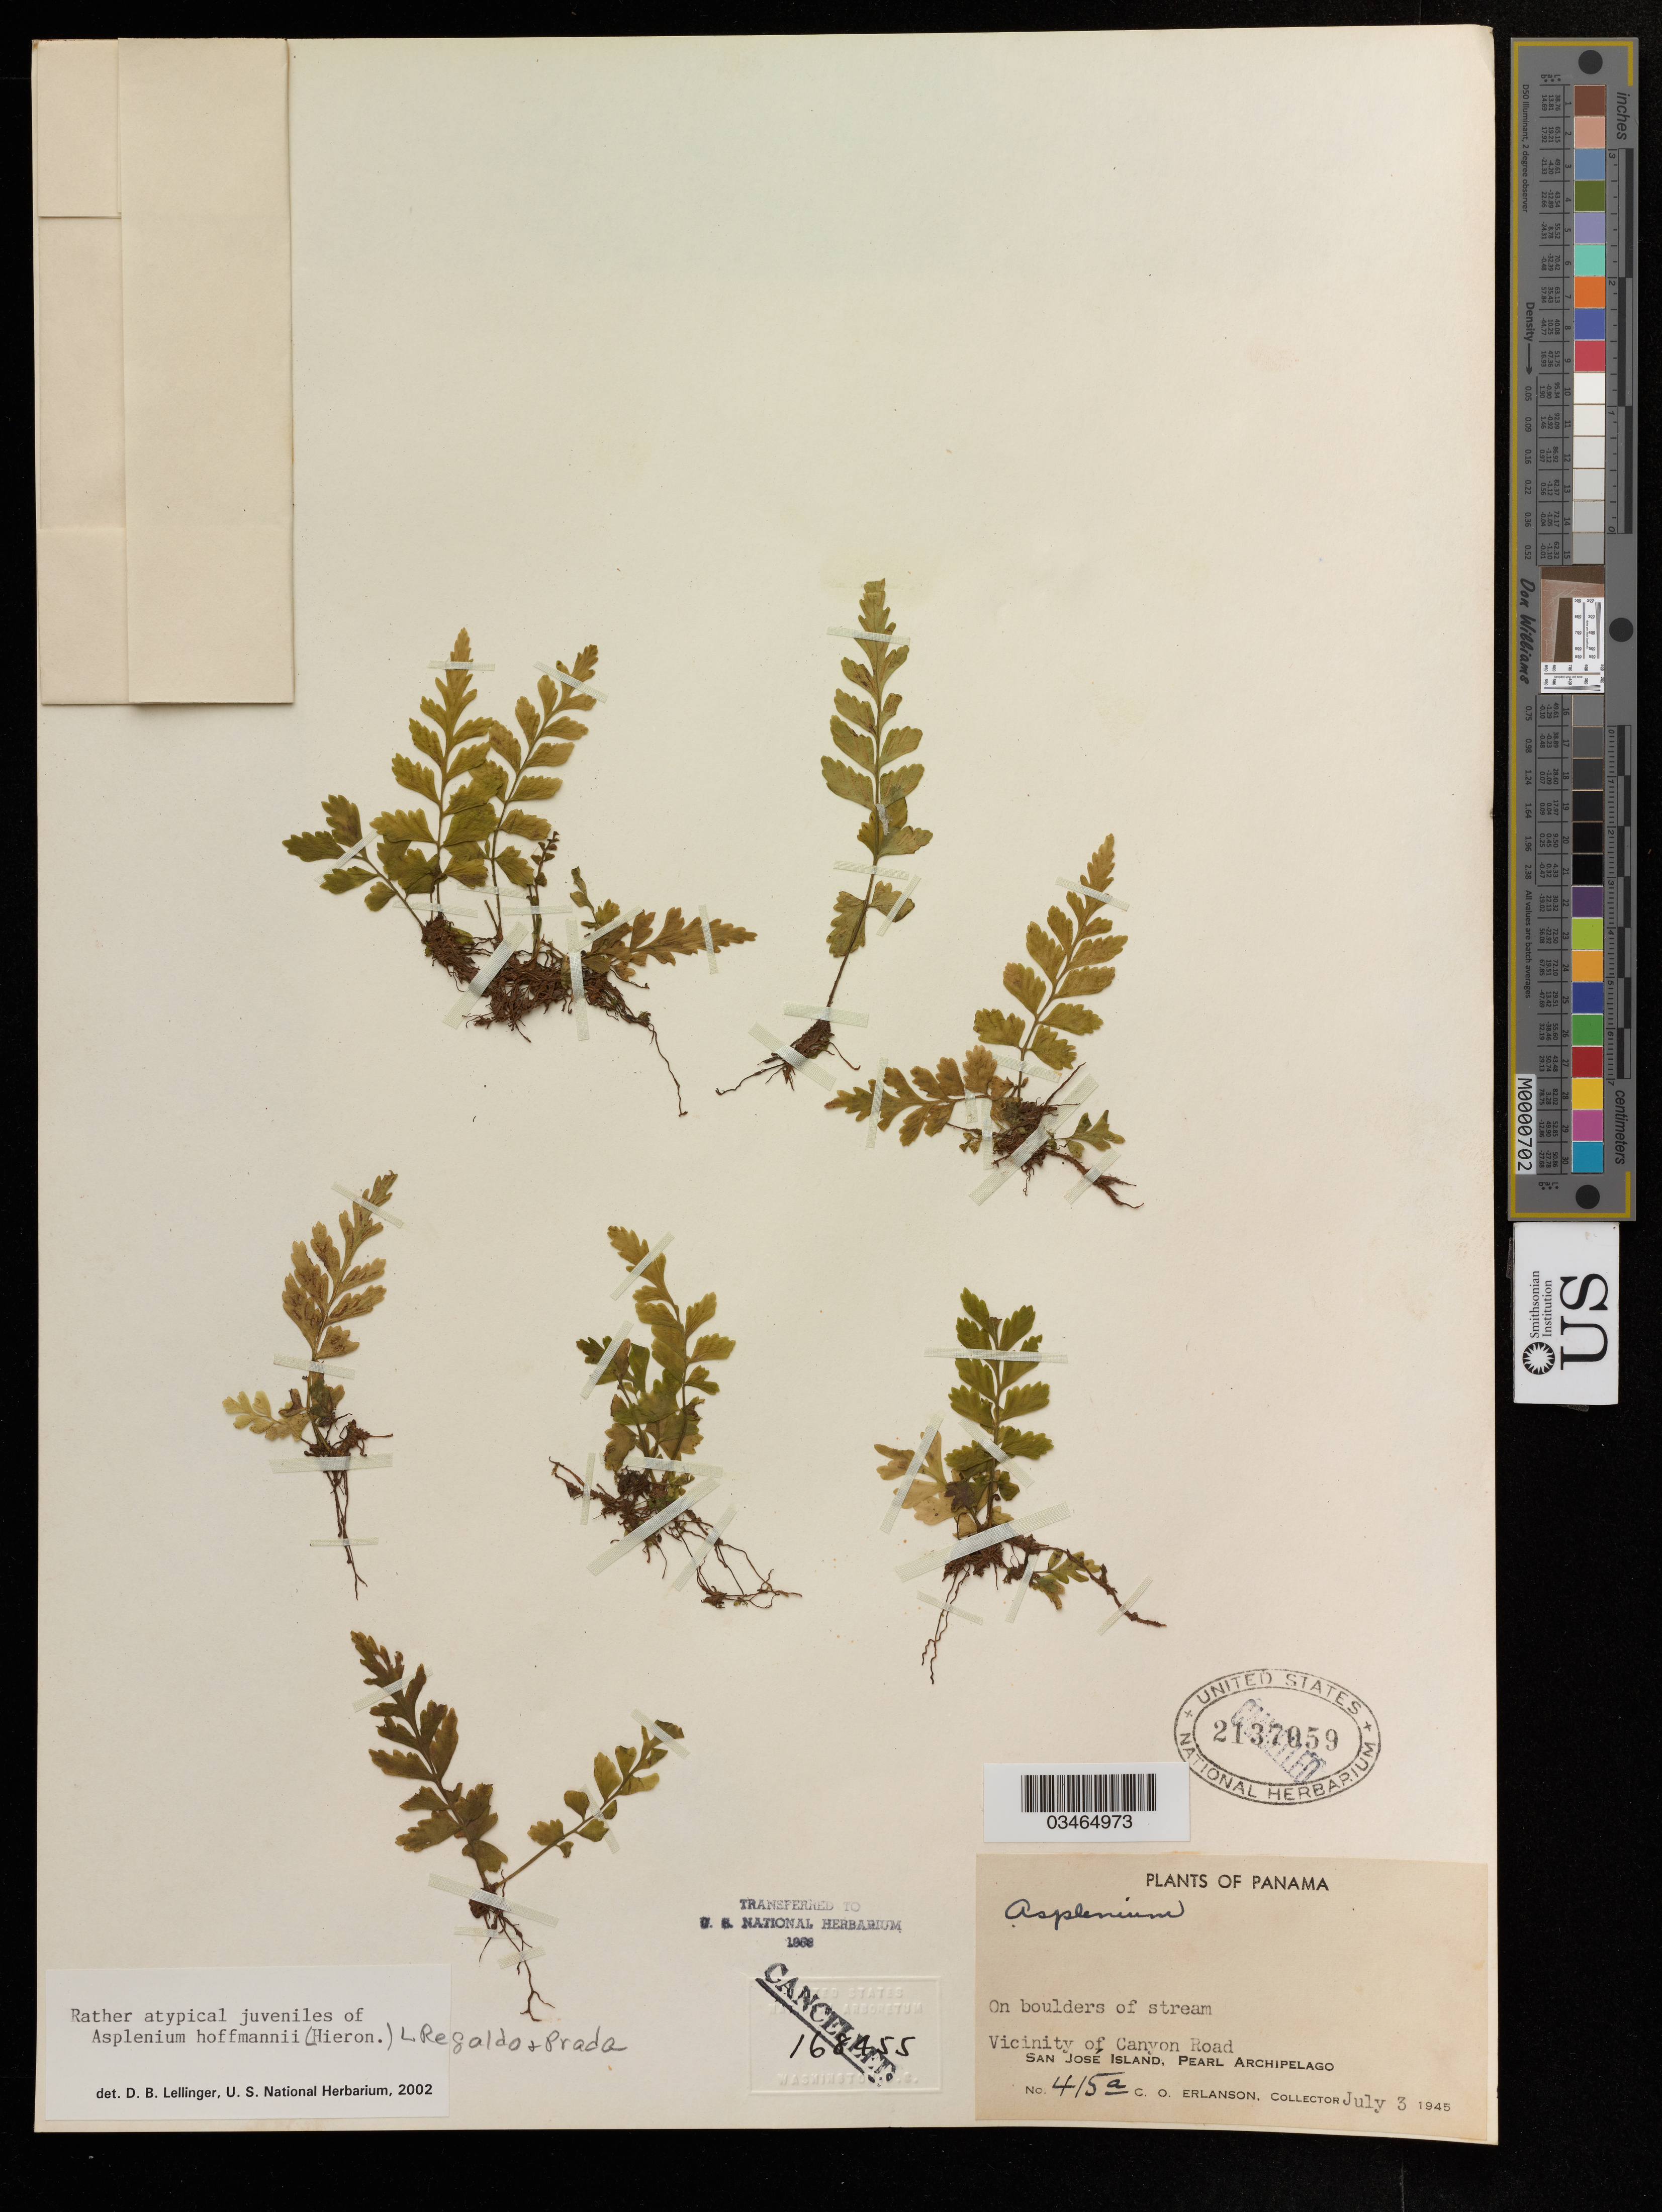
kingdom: Plantae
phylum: Tracheophyta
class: Polypodiopsida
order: Polypodiales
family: Aspleniaceae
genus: Asplenium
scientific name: Asplenium hoffmannii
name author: Hieron.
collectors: C. Erlanson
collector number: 415a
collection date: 1945-07-03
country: Panama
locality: Vicinity of Canyon Road, San José Island, Pearl Archipelago.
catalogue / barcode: US 2137059